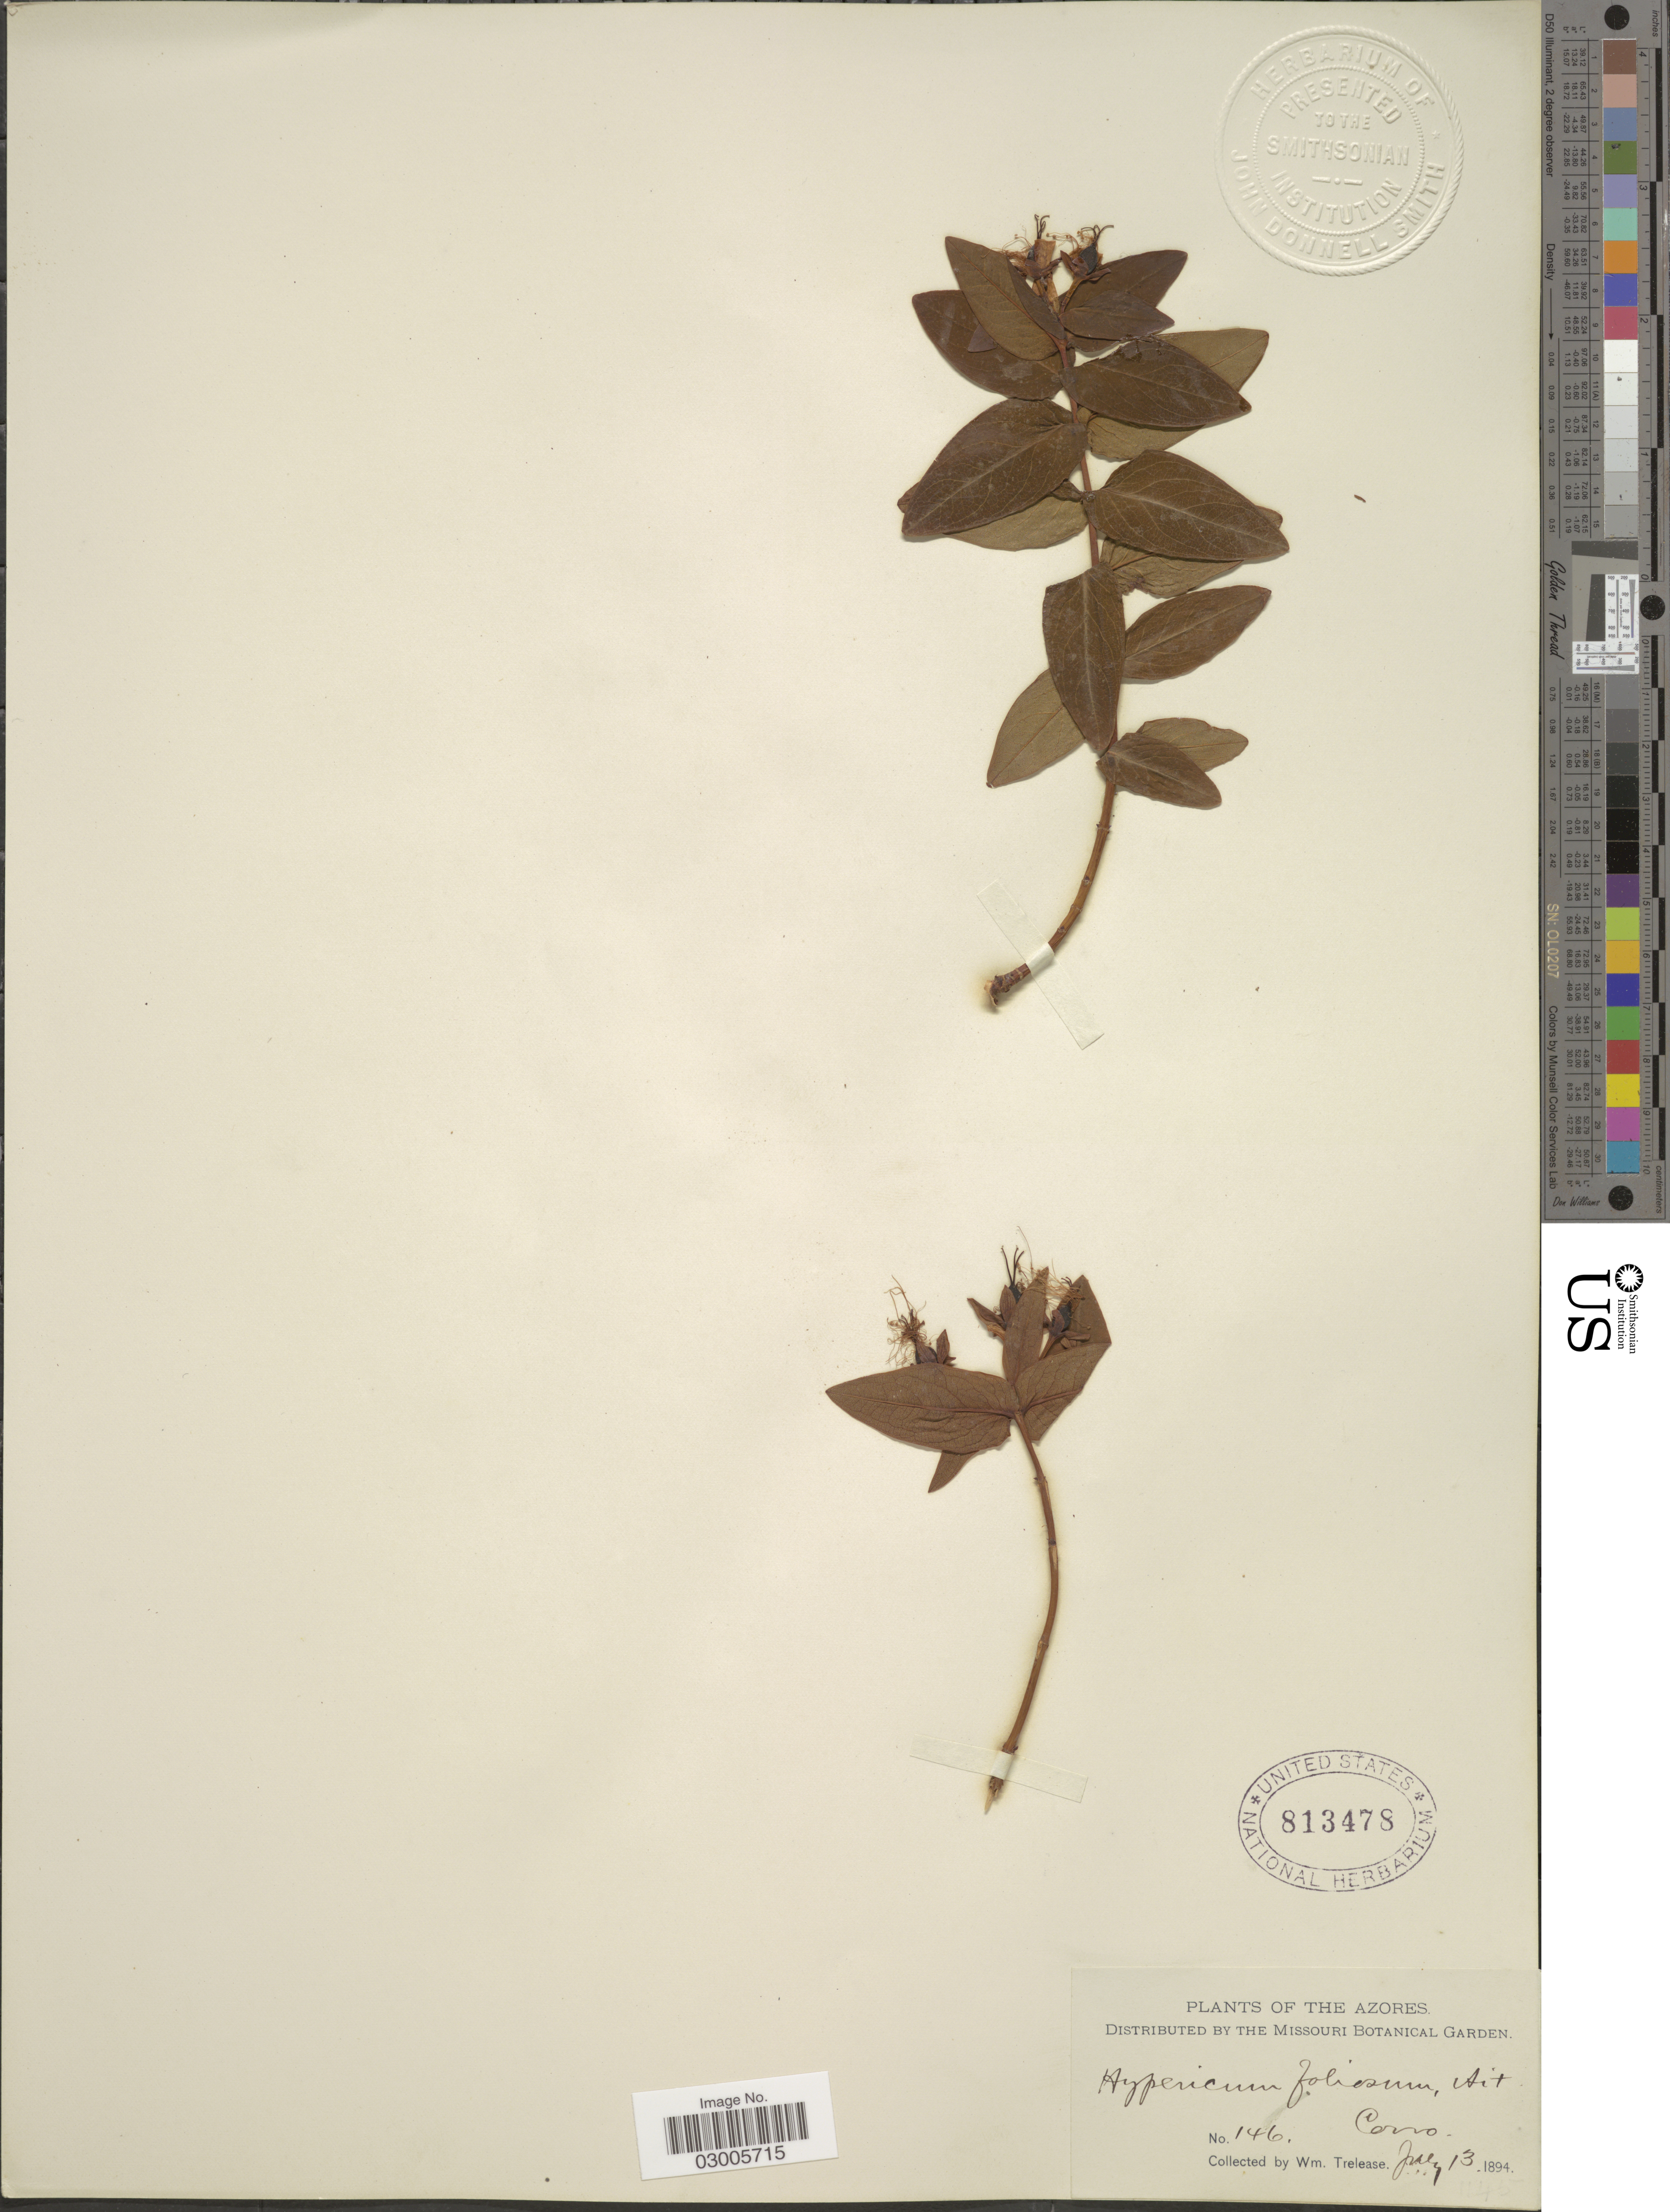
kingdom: Plantae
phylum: Tracheophyta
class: Magnoliopsida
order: Malpighiales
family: Hypericaceae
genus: Hypericum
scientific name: Hypericum foliosum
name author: Aiton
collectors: W. Trelease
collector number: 146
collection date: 1894-07-13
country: Portugal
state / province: Azores (Aut. Reg.)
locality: Corvo.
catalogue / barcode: US 813478